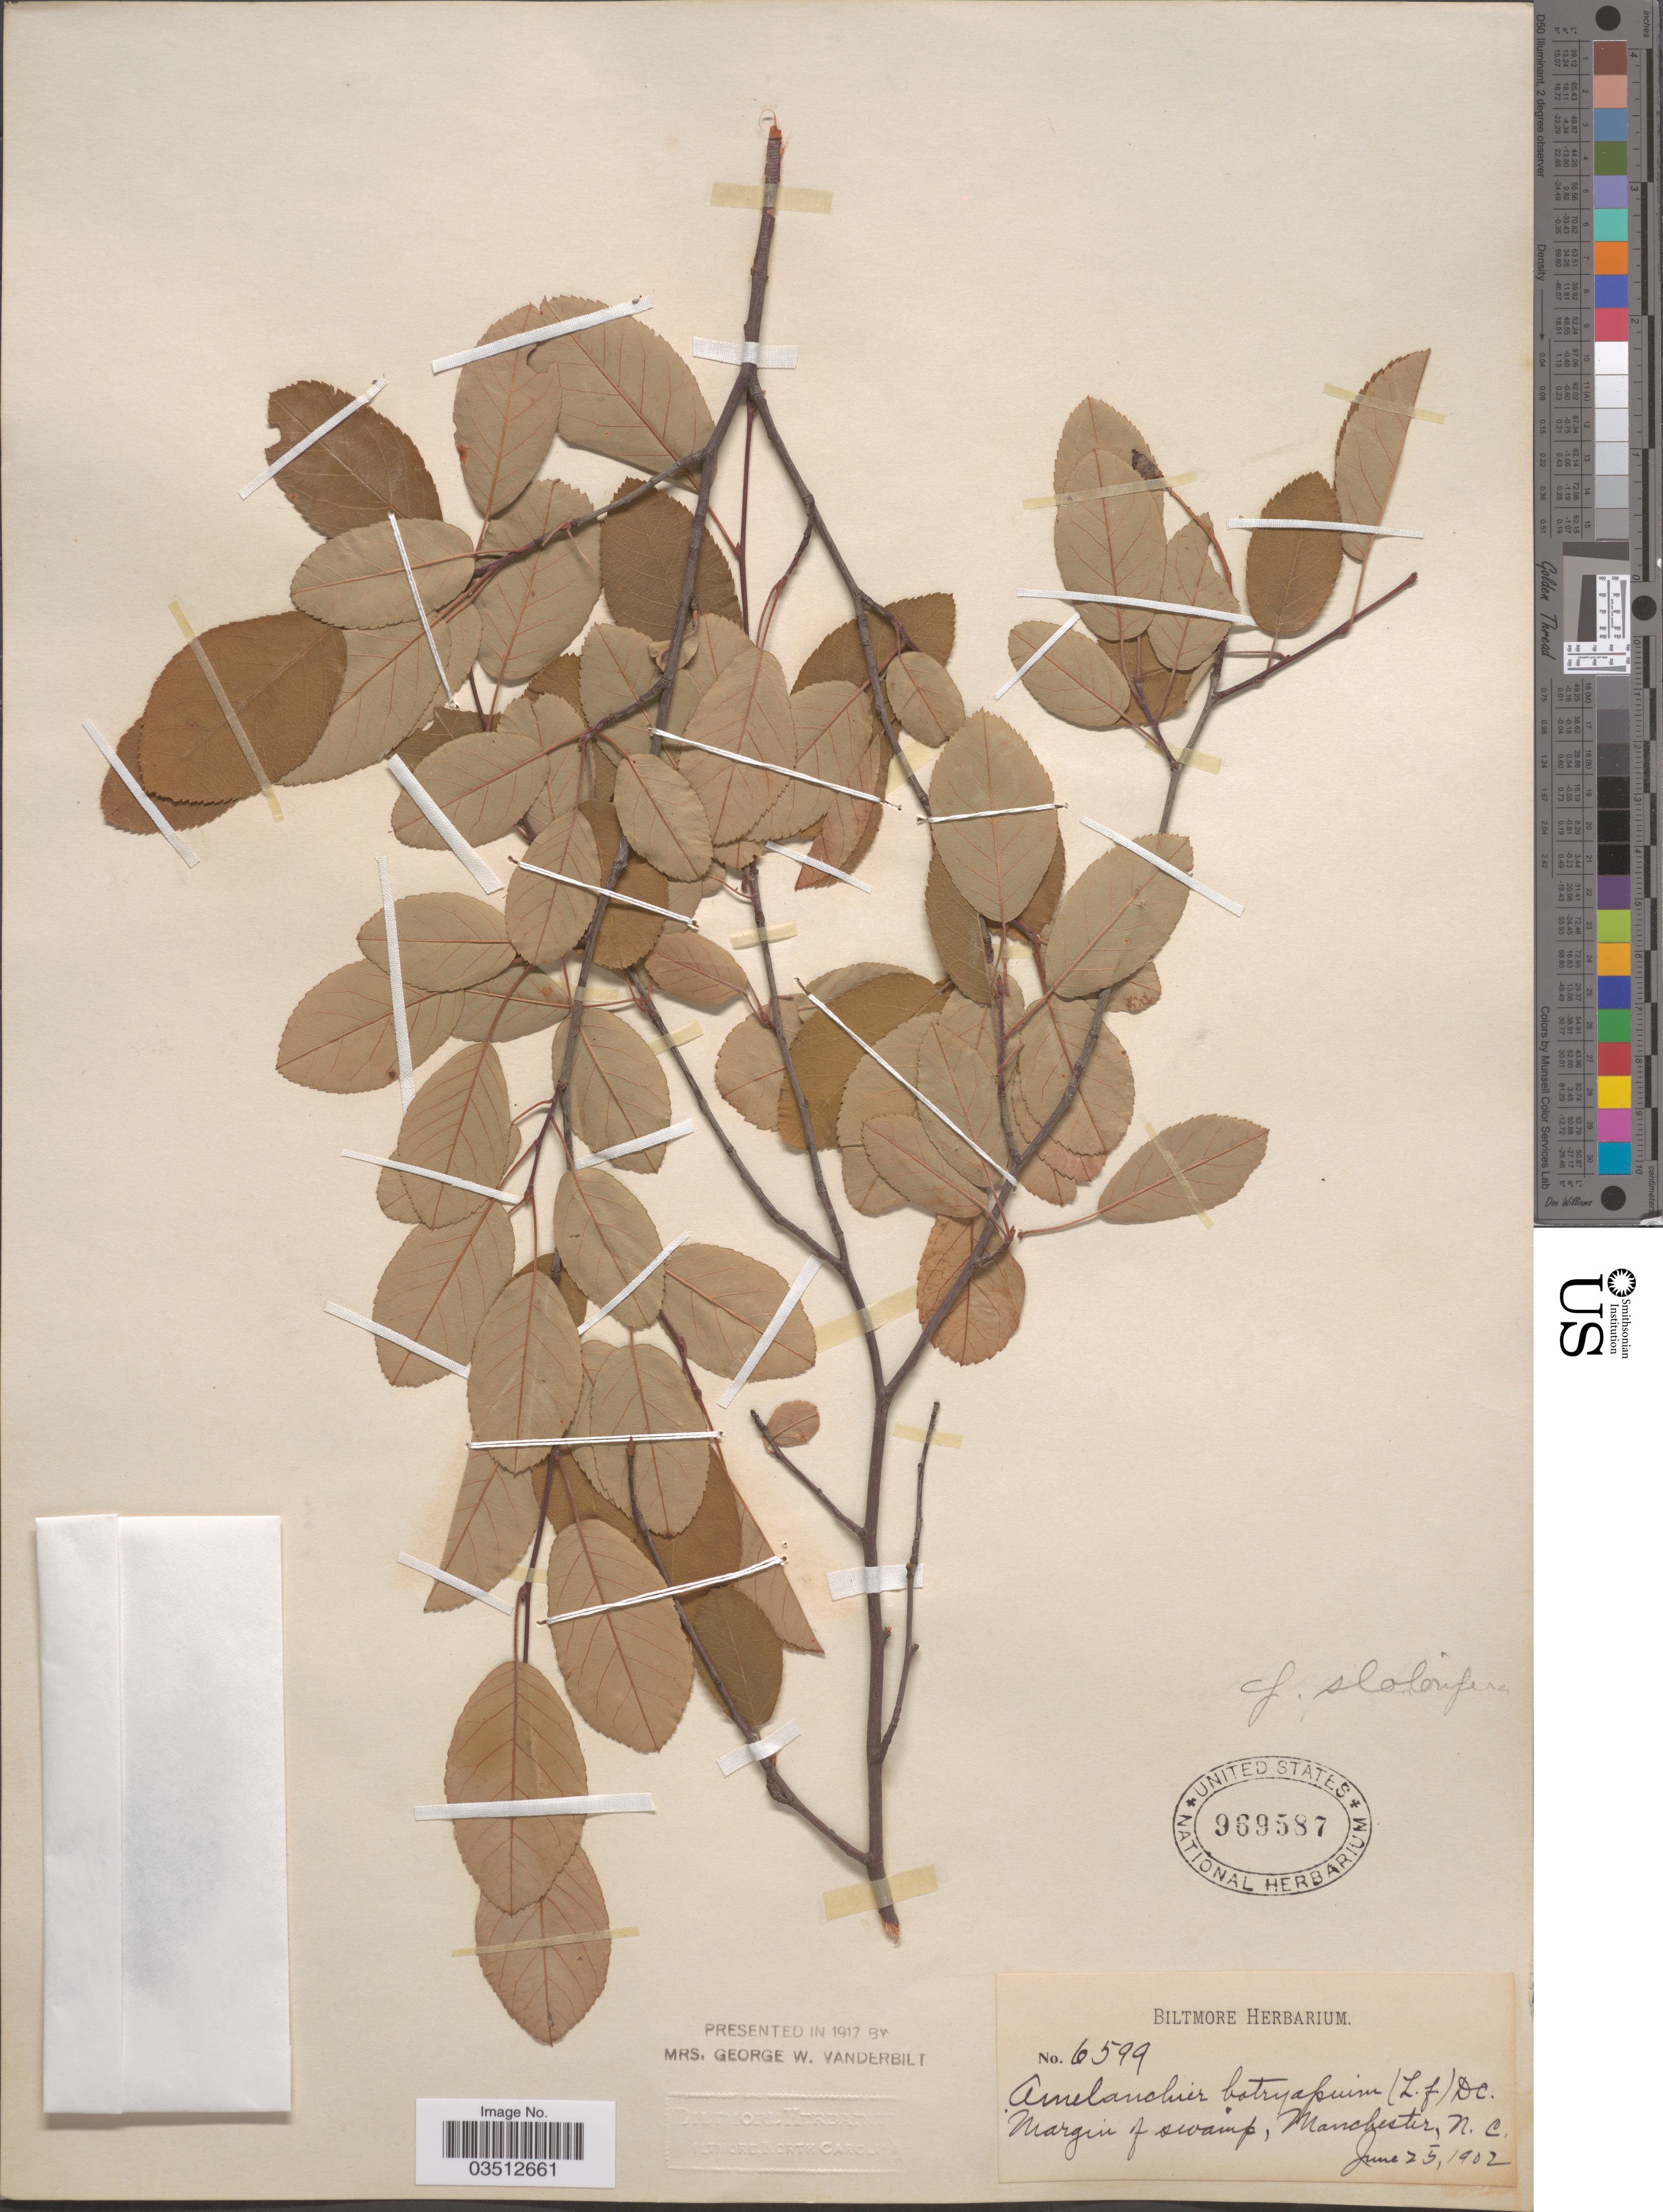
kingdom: Plantae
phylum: Tracheophyta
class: Magnoliopsida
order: Rosales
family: Rosaceae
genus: Amelanchier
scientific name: Amelanchier stolonifera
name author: Wiegand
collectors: ex herb. Biltmore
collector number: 6599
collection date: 1902-06-25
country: United States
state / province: North Carolina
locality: Margin of swamp, Manchester.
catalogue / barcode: US 969587